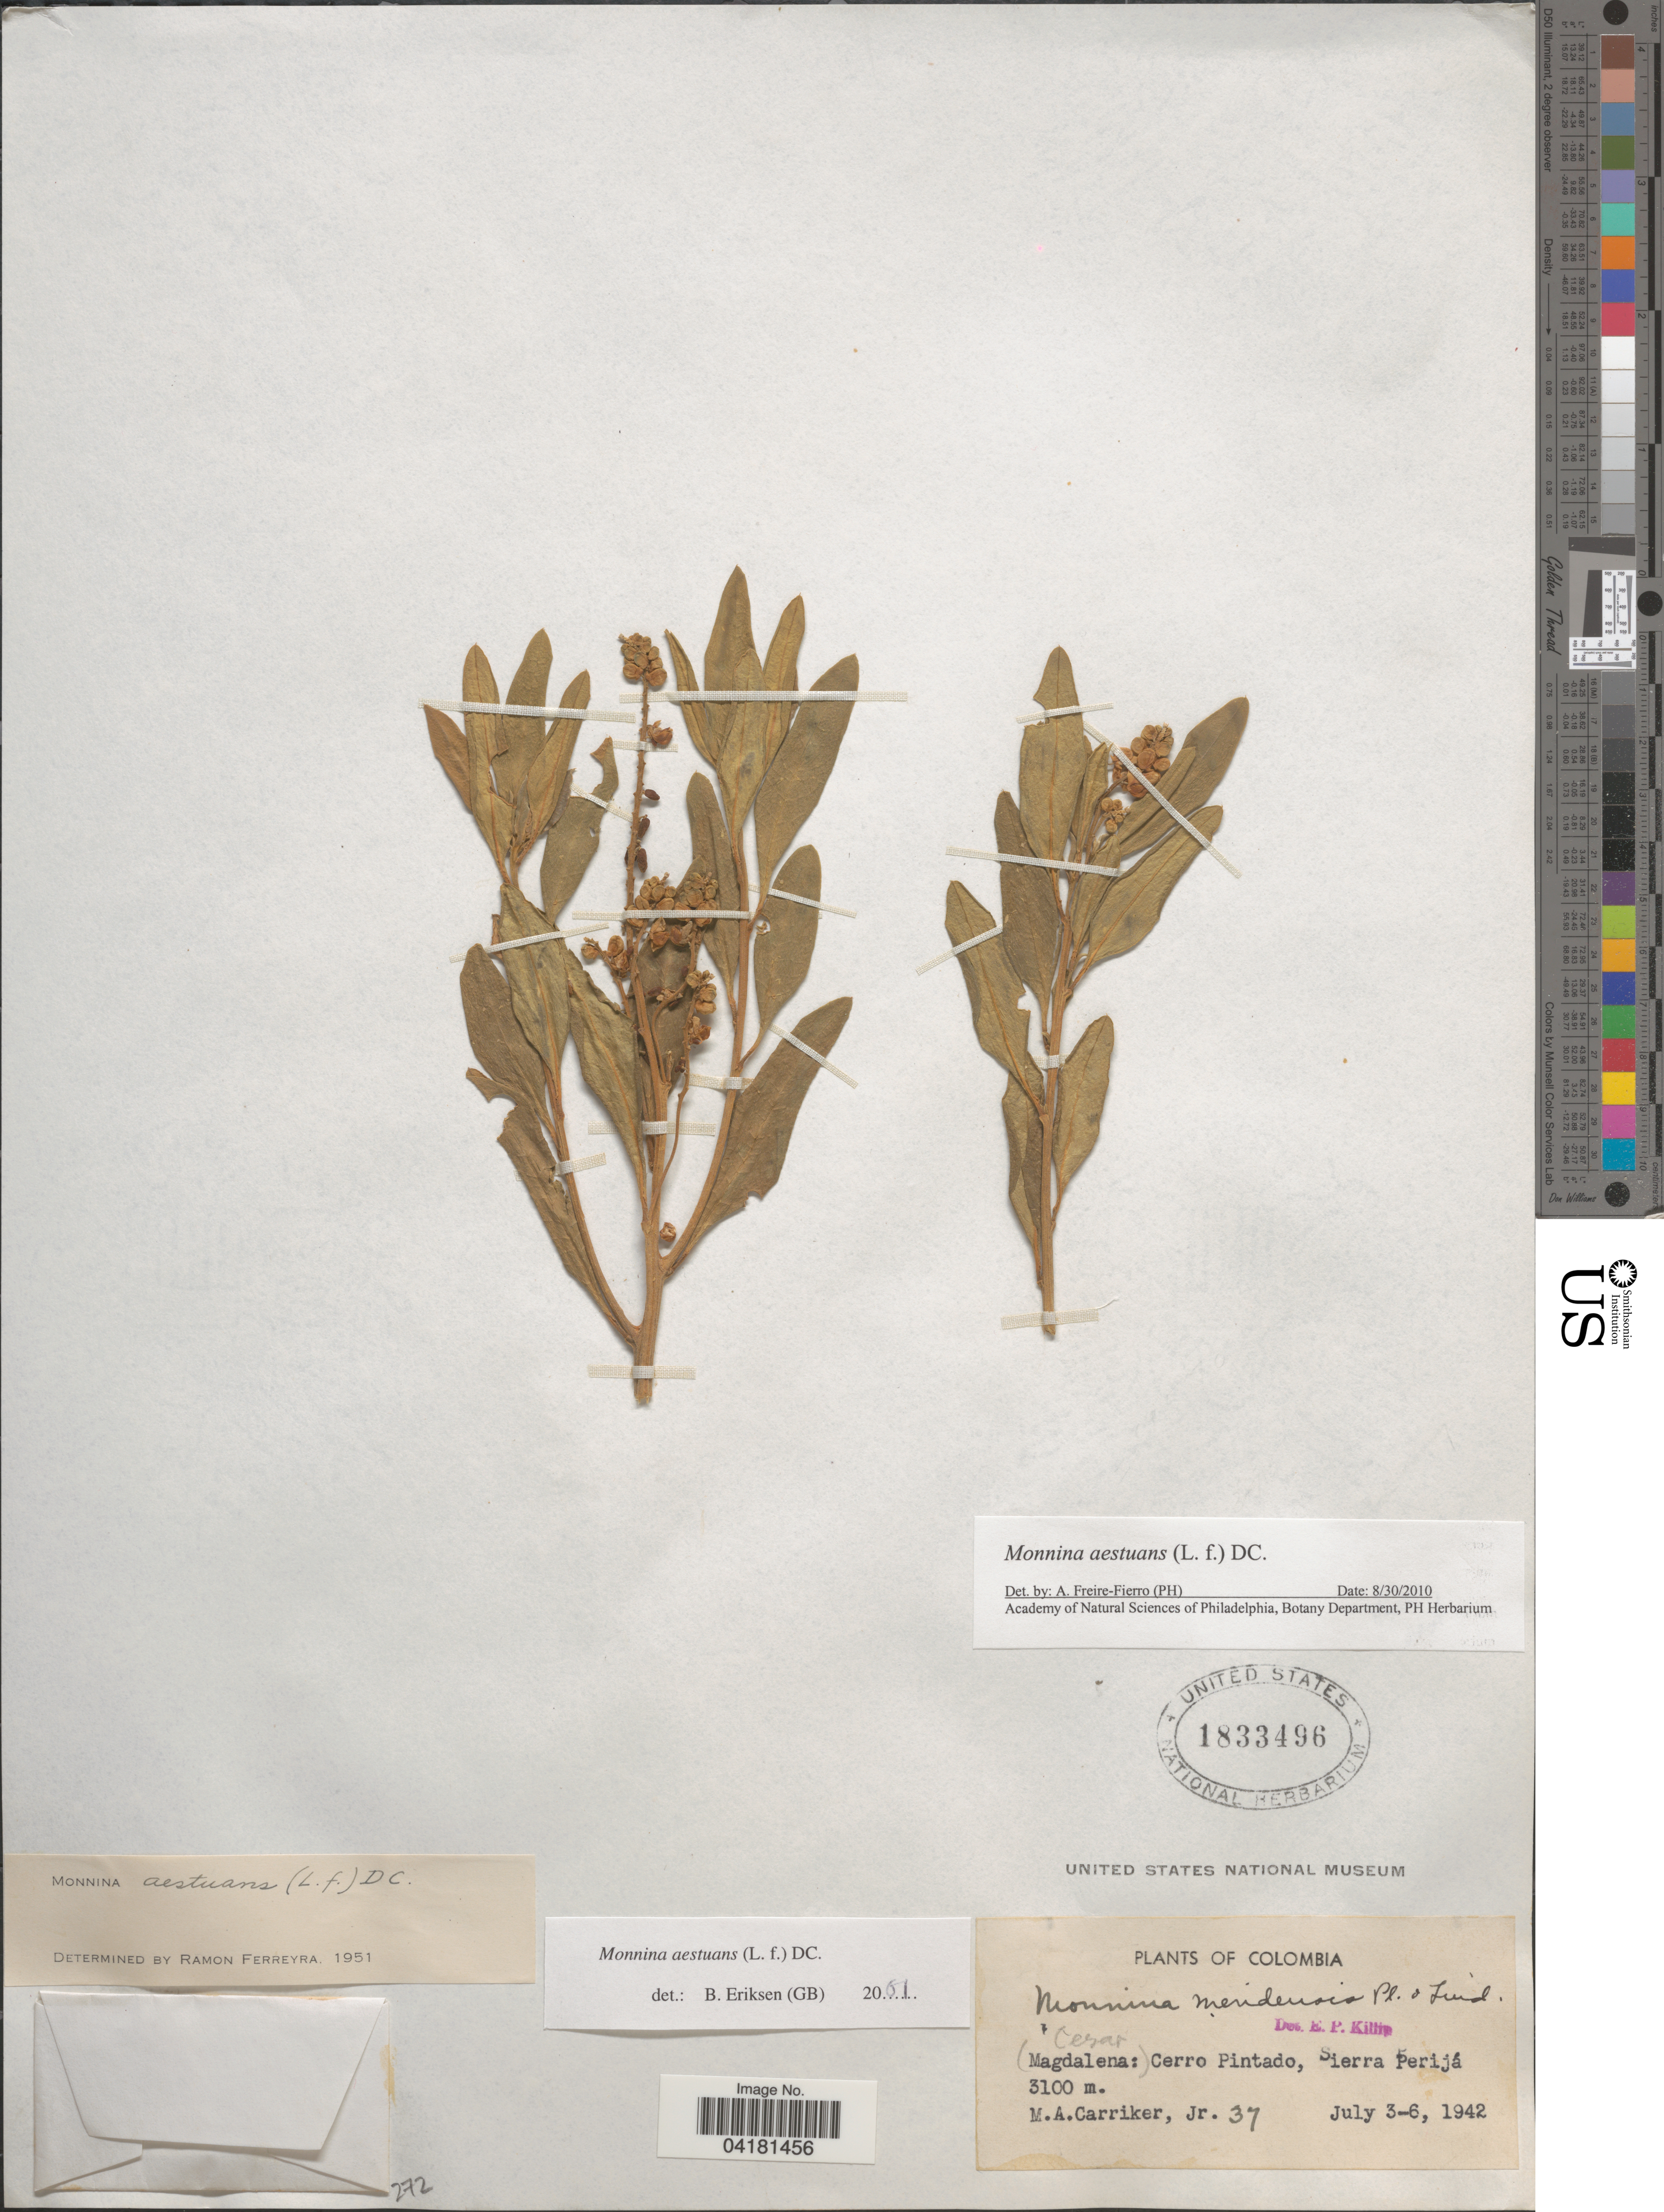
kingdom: Plantae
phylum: Tracheophyta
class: Magnoliopsida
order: Fabales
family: Polygalaceae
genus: Monnina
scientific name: Monnina aestuans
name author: (L. f.) DC.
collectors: M. A. Carriker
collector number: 37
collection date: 1942-07-03/1942-07-06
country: Colombia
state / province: Cesar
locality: Cerro Pintado, Sierra Perijá.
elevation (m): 3100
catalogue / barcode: US 1833496